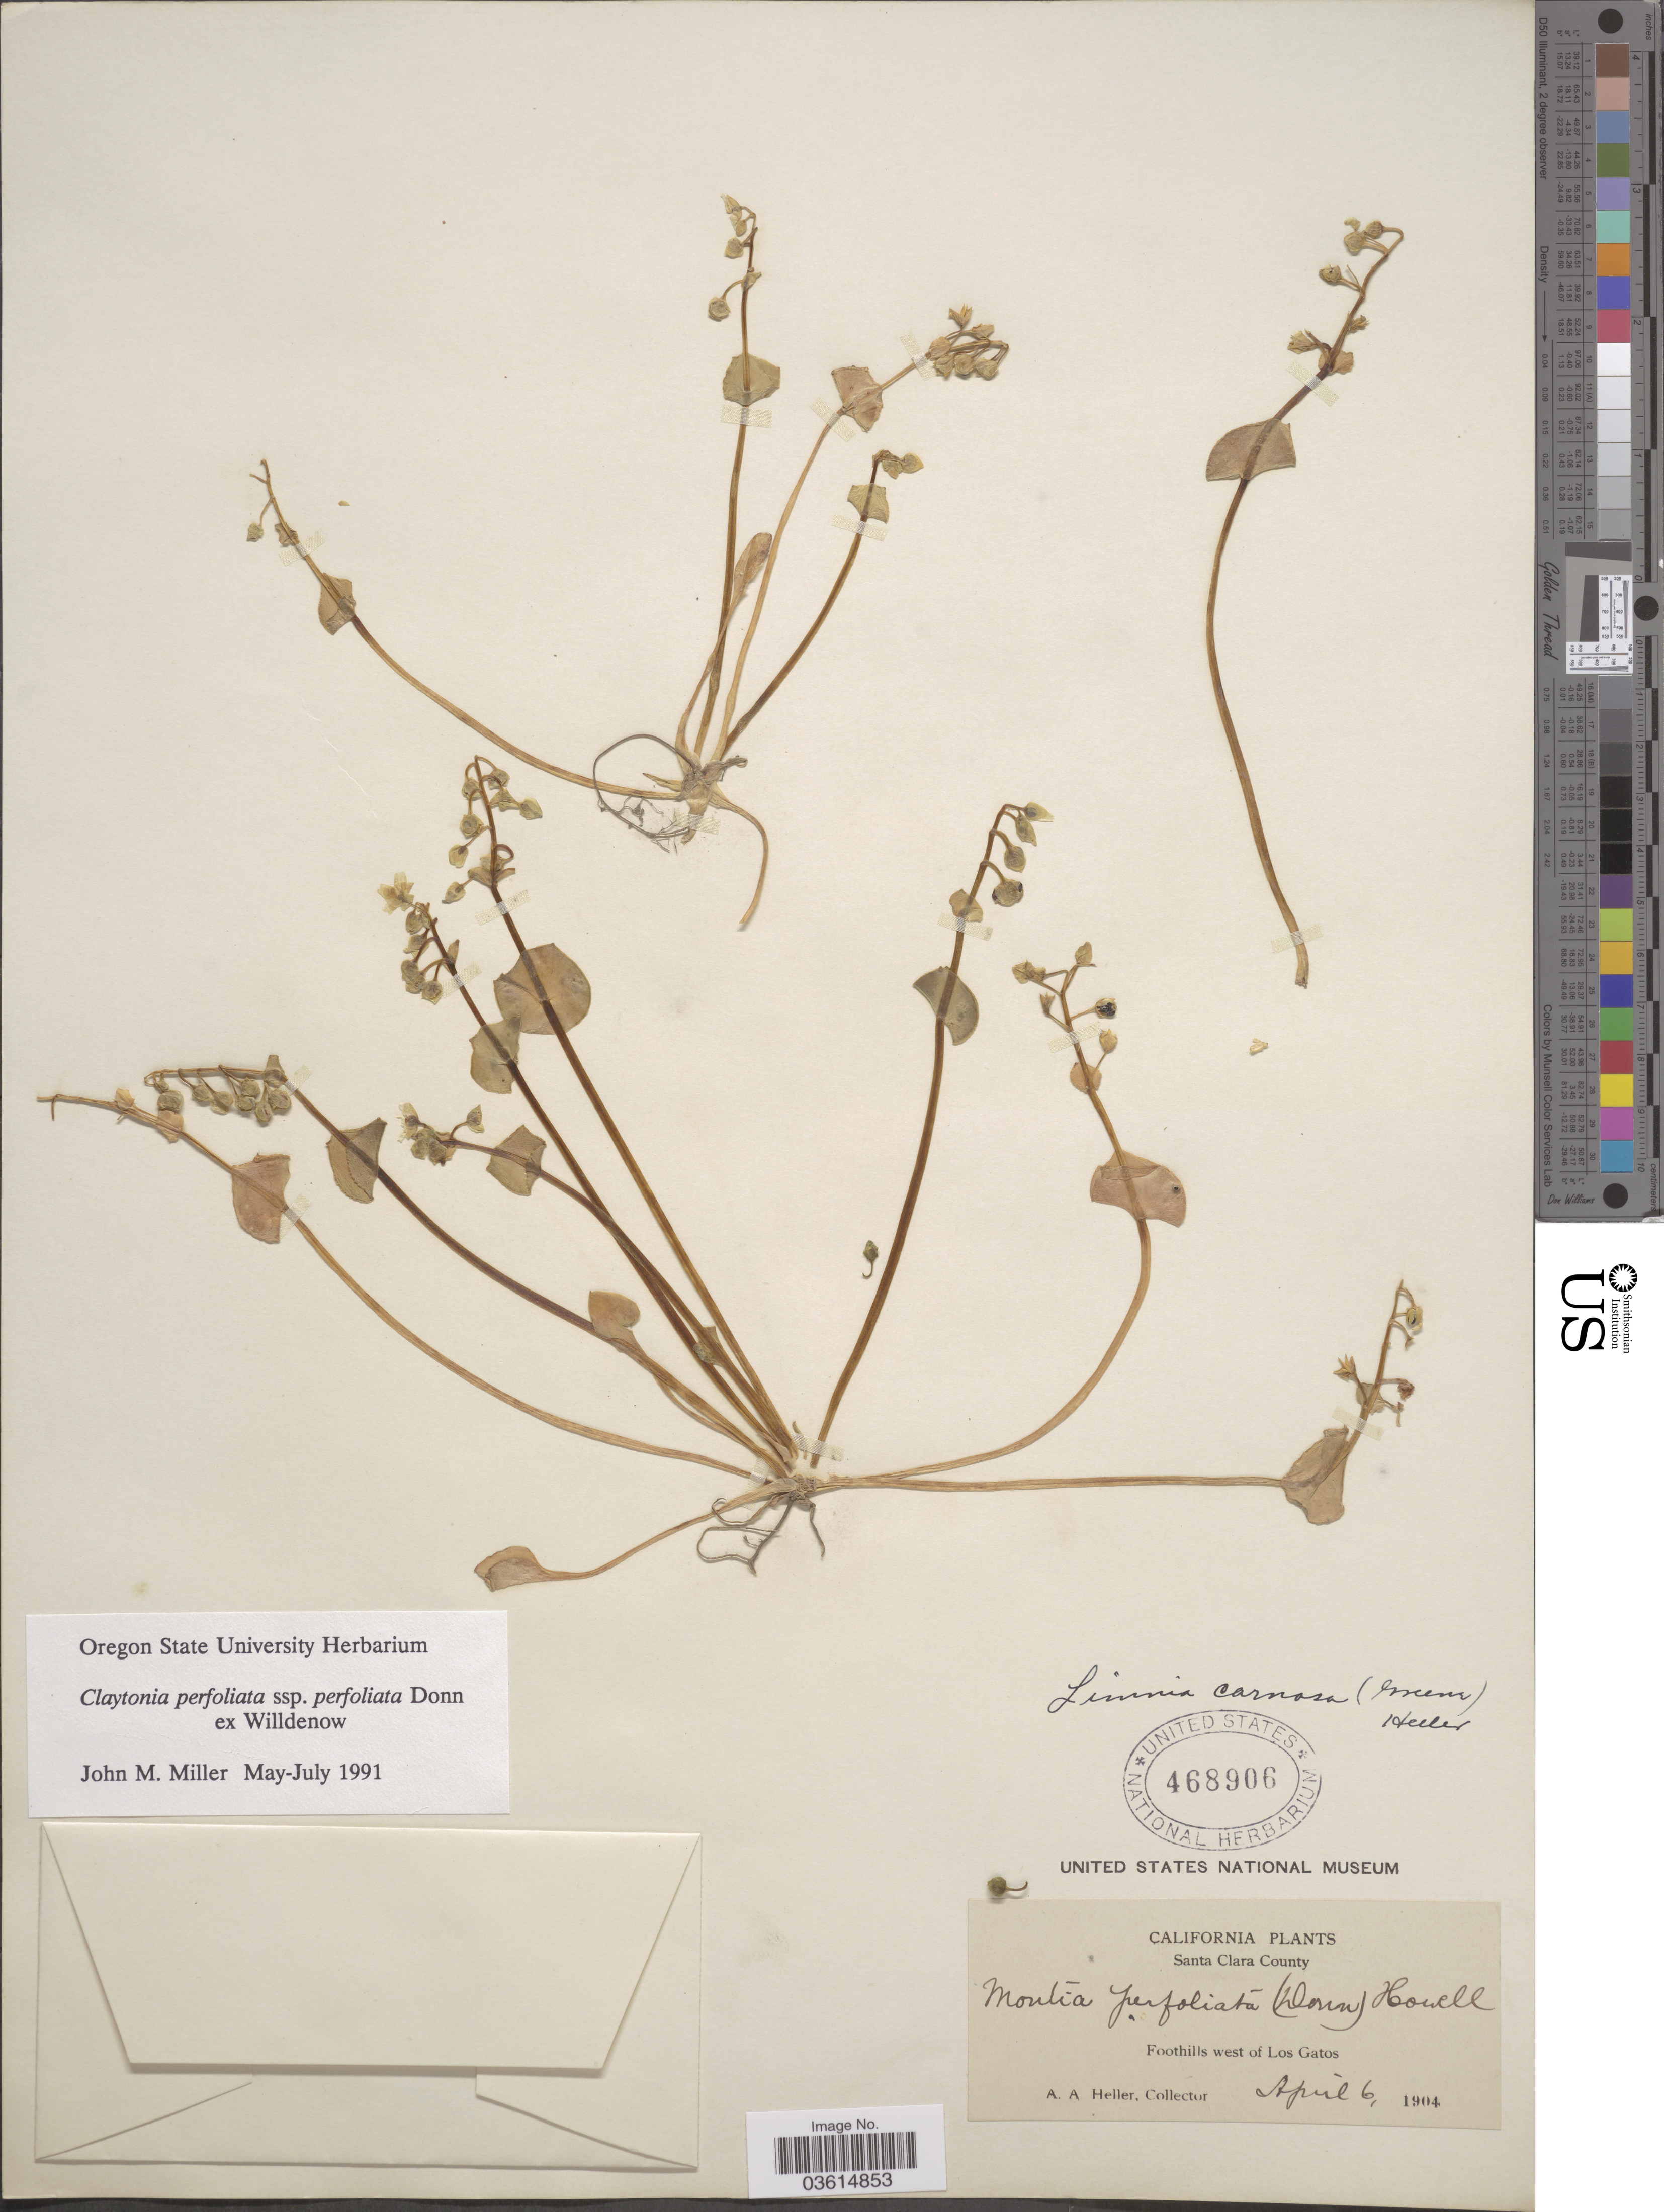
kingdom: Plantae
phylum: Tracheophyta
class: Magnoliopsida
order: Caryophyllales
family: Montiaceae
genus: Claytonia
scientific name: Claytonia perfoliata subsp. perfoliata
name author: Donn ex Willd.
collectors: A. A. Heller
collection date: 1904-04-06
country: United States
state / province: California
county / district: Santa Clara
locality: Santa Clara Foothills west of Los Gatos.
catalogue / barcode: US 468906